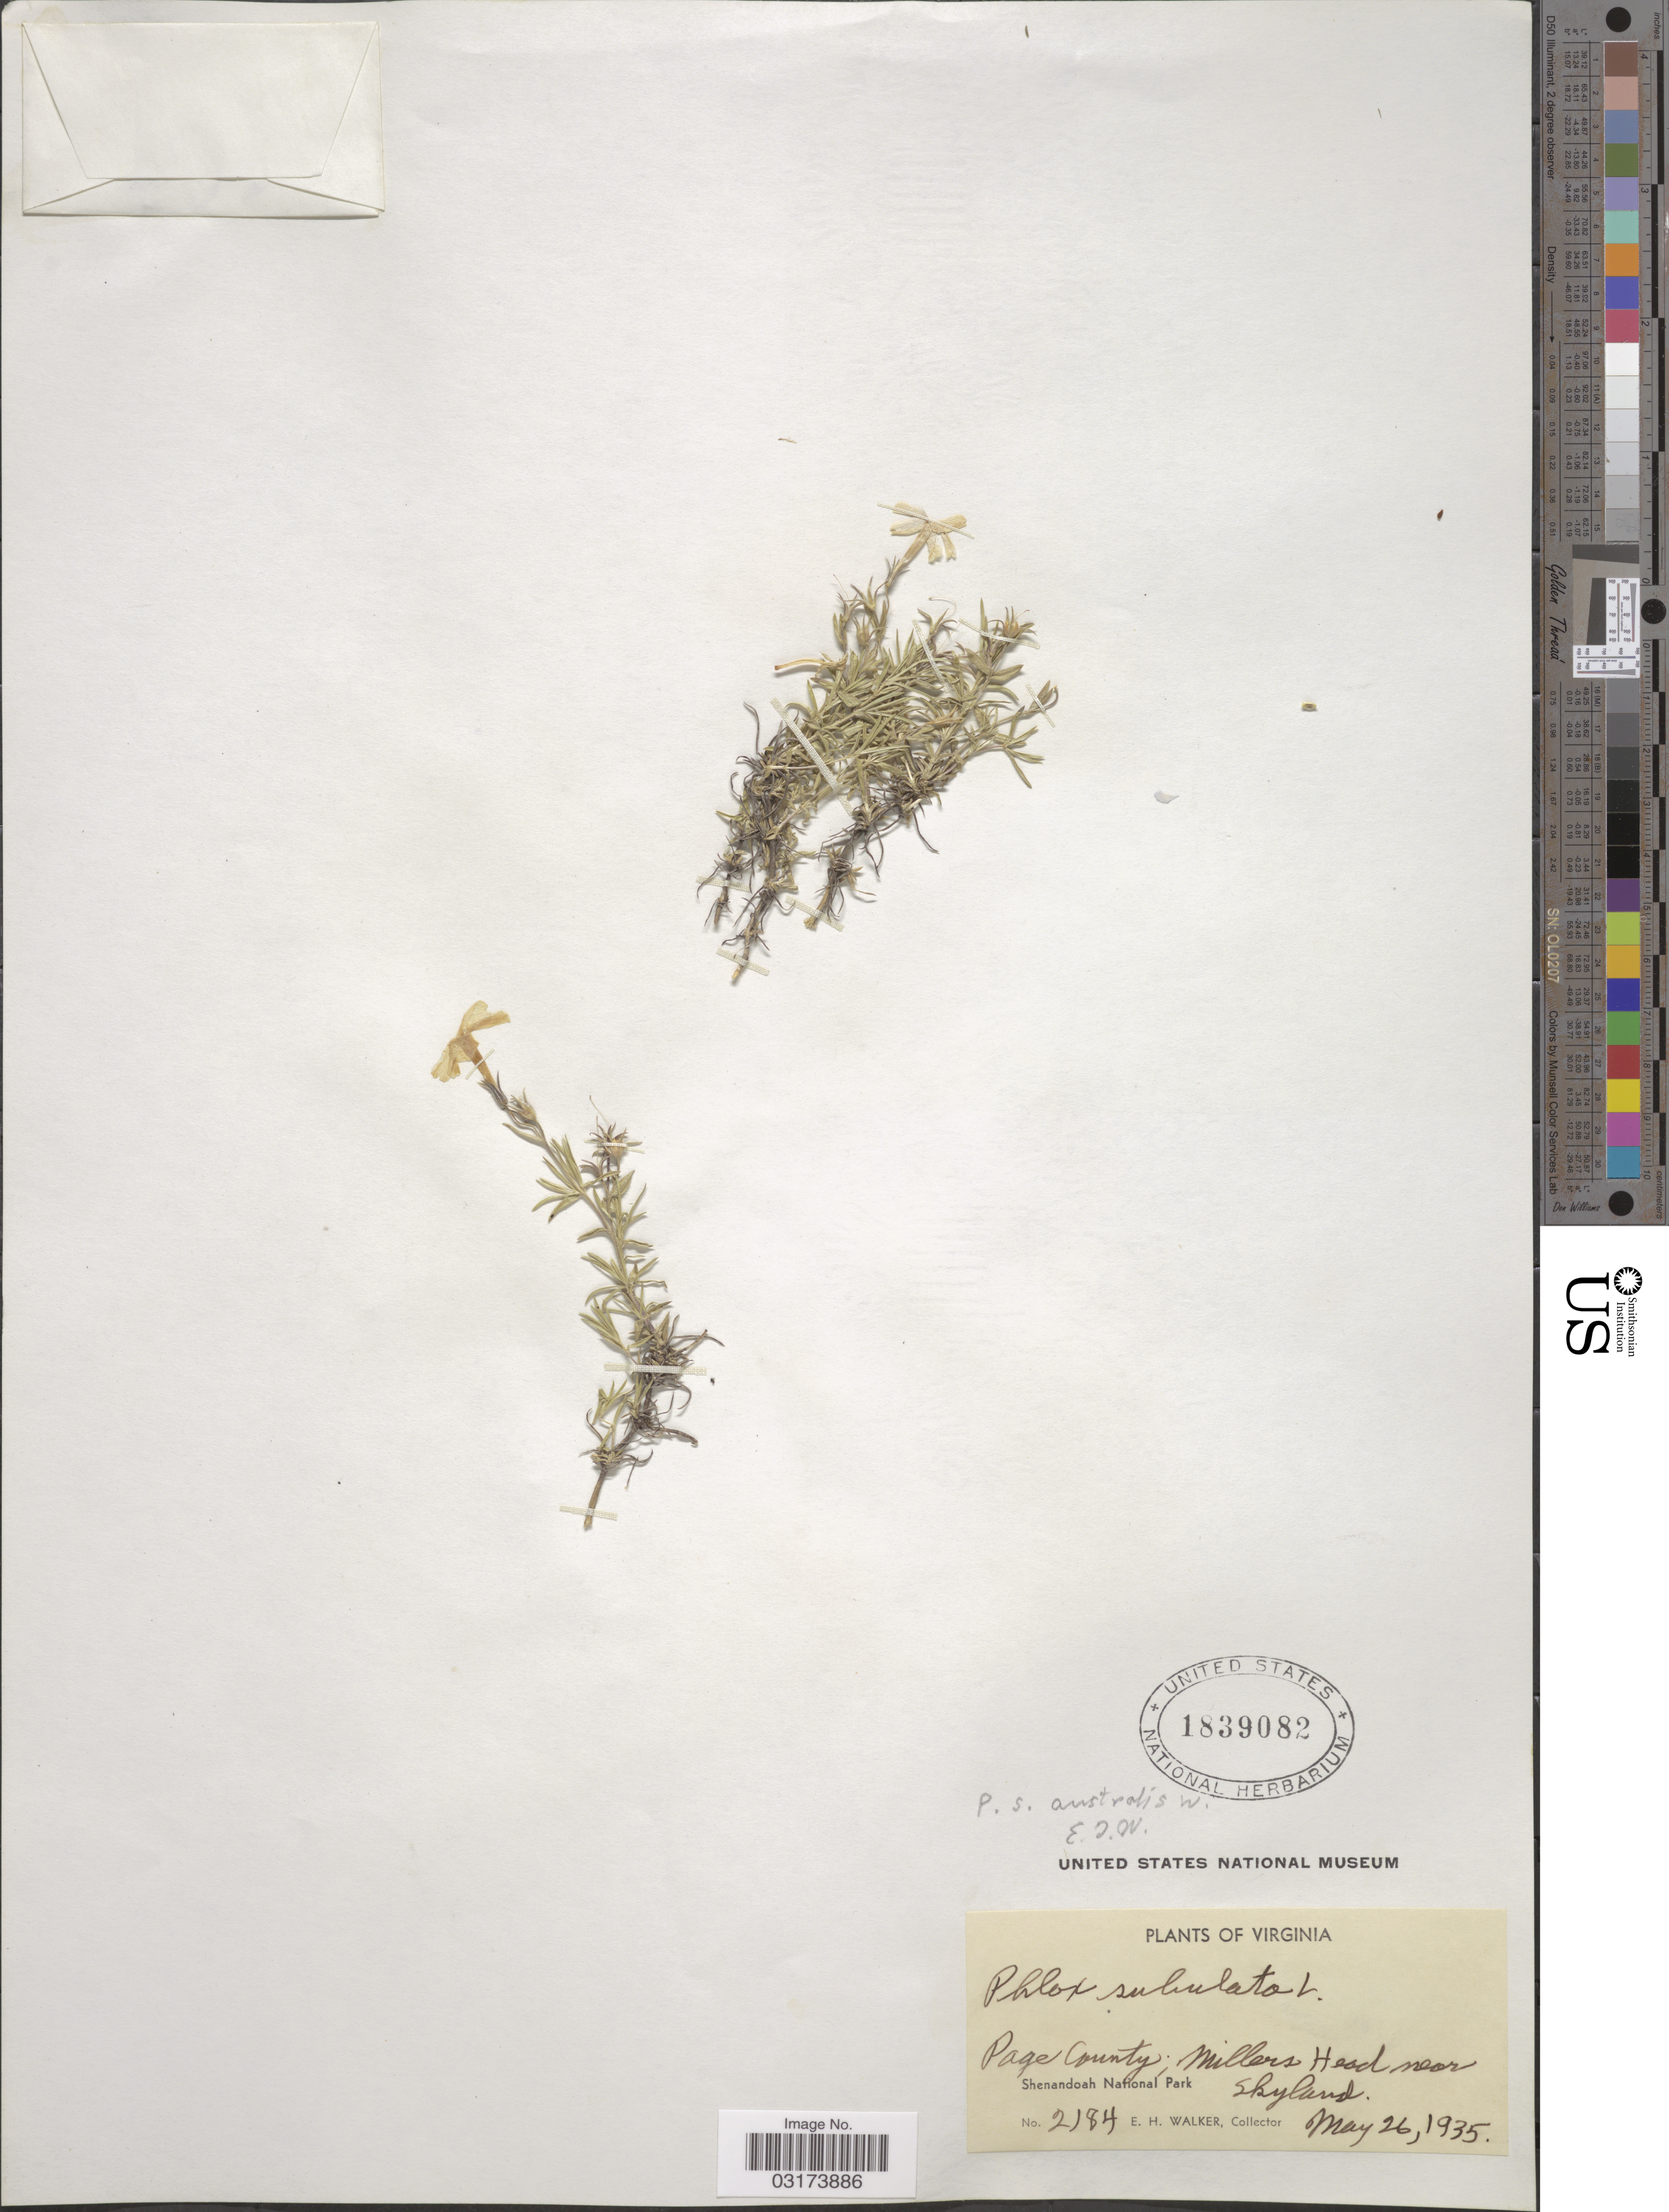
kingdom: Plantae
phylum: Tracheophyta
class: Magnoliopsida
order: Ericales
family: Polemoniaceae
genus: Phlox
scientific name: Phlox subulata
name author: L.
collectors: E. H. Walker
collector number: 2184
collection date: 1935-05-26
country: United States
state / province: Virginia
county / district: Page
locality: Millers Head near Skyland. Shenandoah National Park.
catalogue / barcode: US 1839082